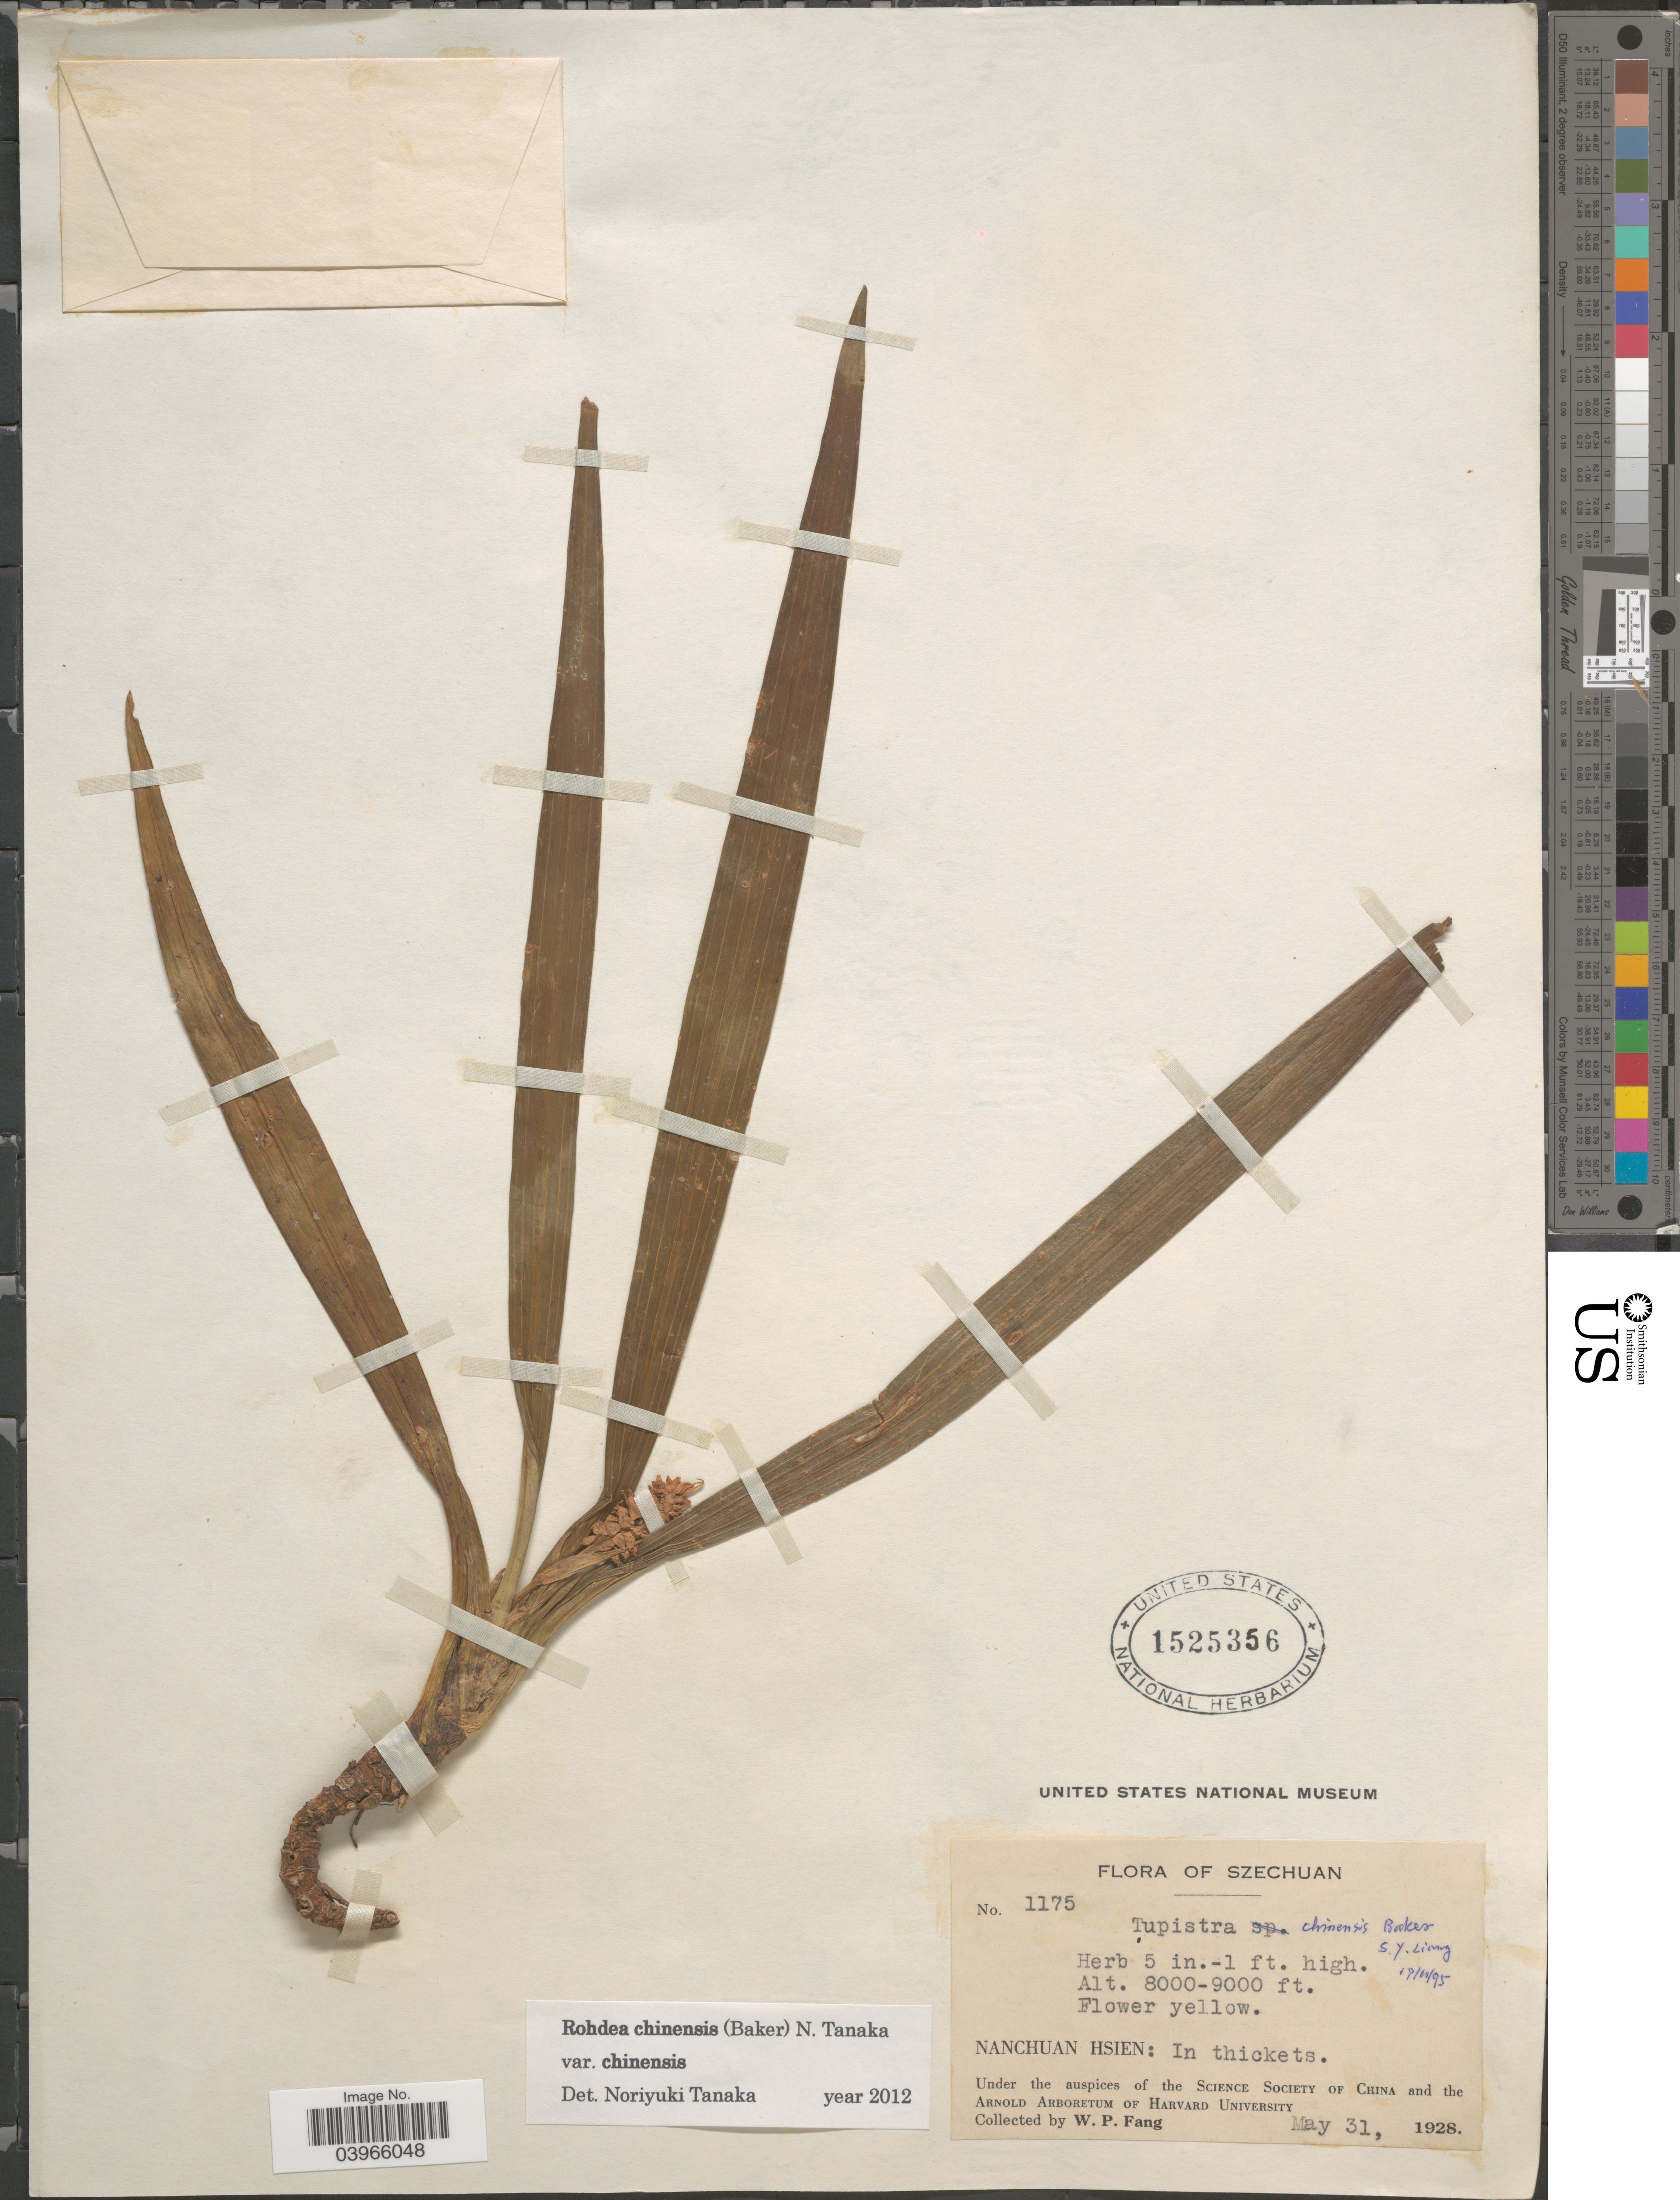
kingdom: Plantae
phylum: Tracheophyta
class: Liliopsida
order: Asparagales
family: Asparagaceae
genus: Rohdea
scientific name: Rohdea chinensis var. chinensis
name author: (Baker) N. Tanaka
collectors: W. P. Fang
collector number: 1175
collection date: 1928-05-31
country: China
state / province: Sichuan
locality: Szechuan. Nanchuan Hsien.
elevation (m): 2438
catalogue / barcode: US 1525356